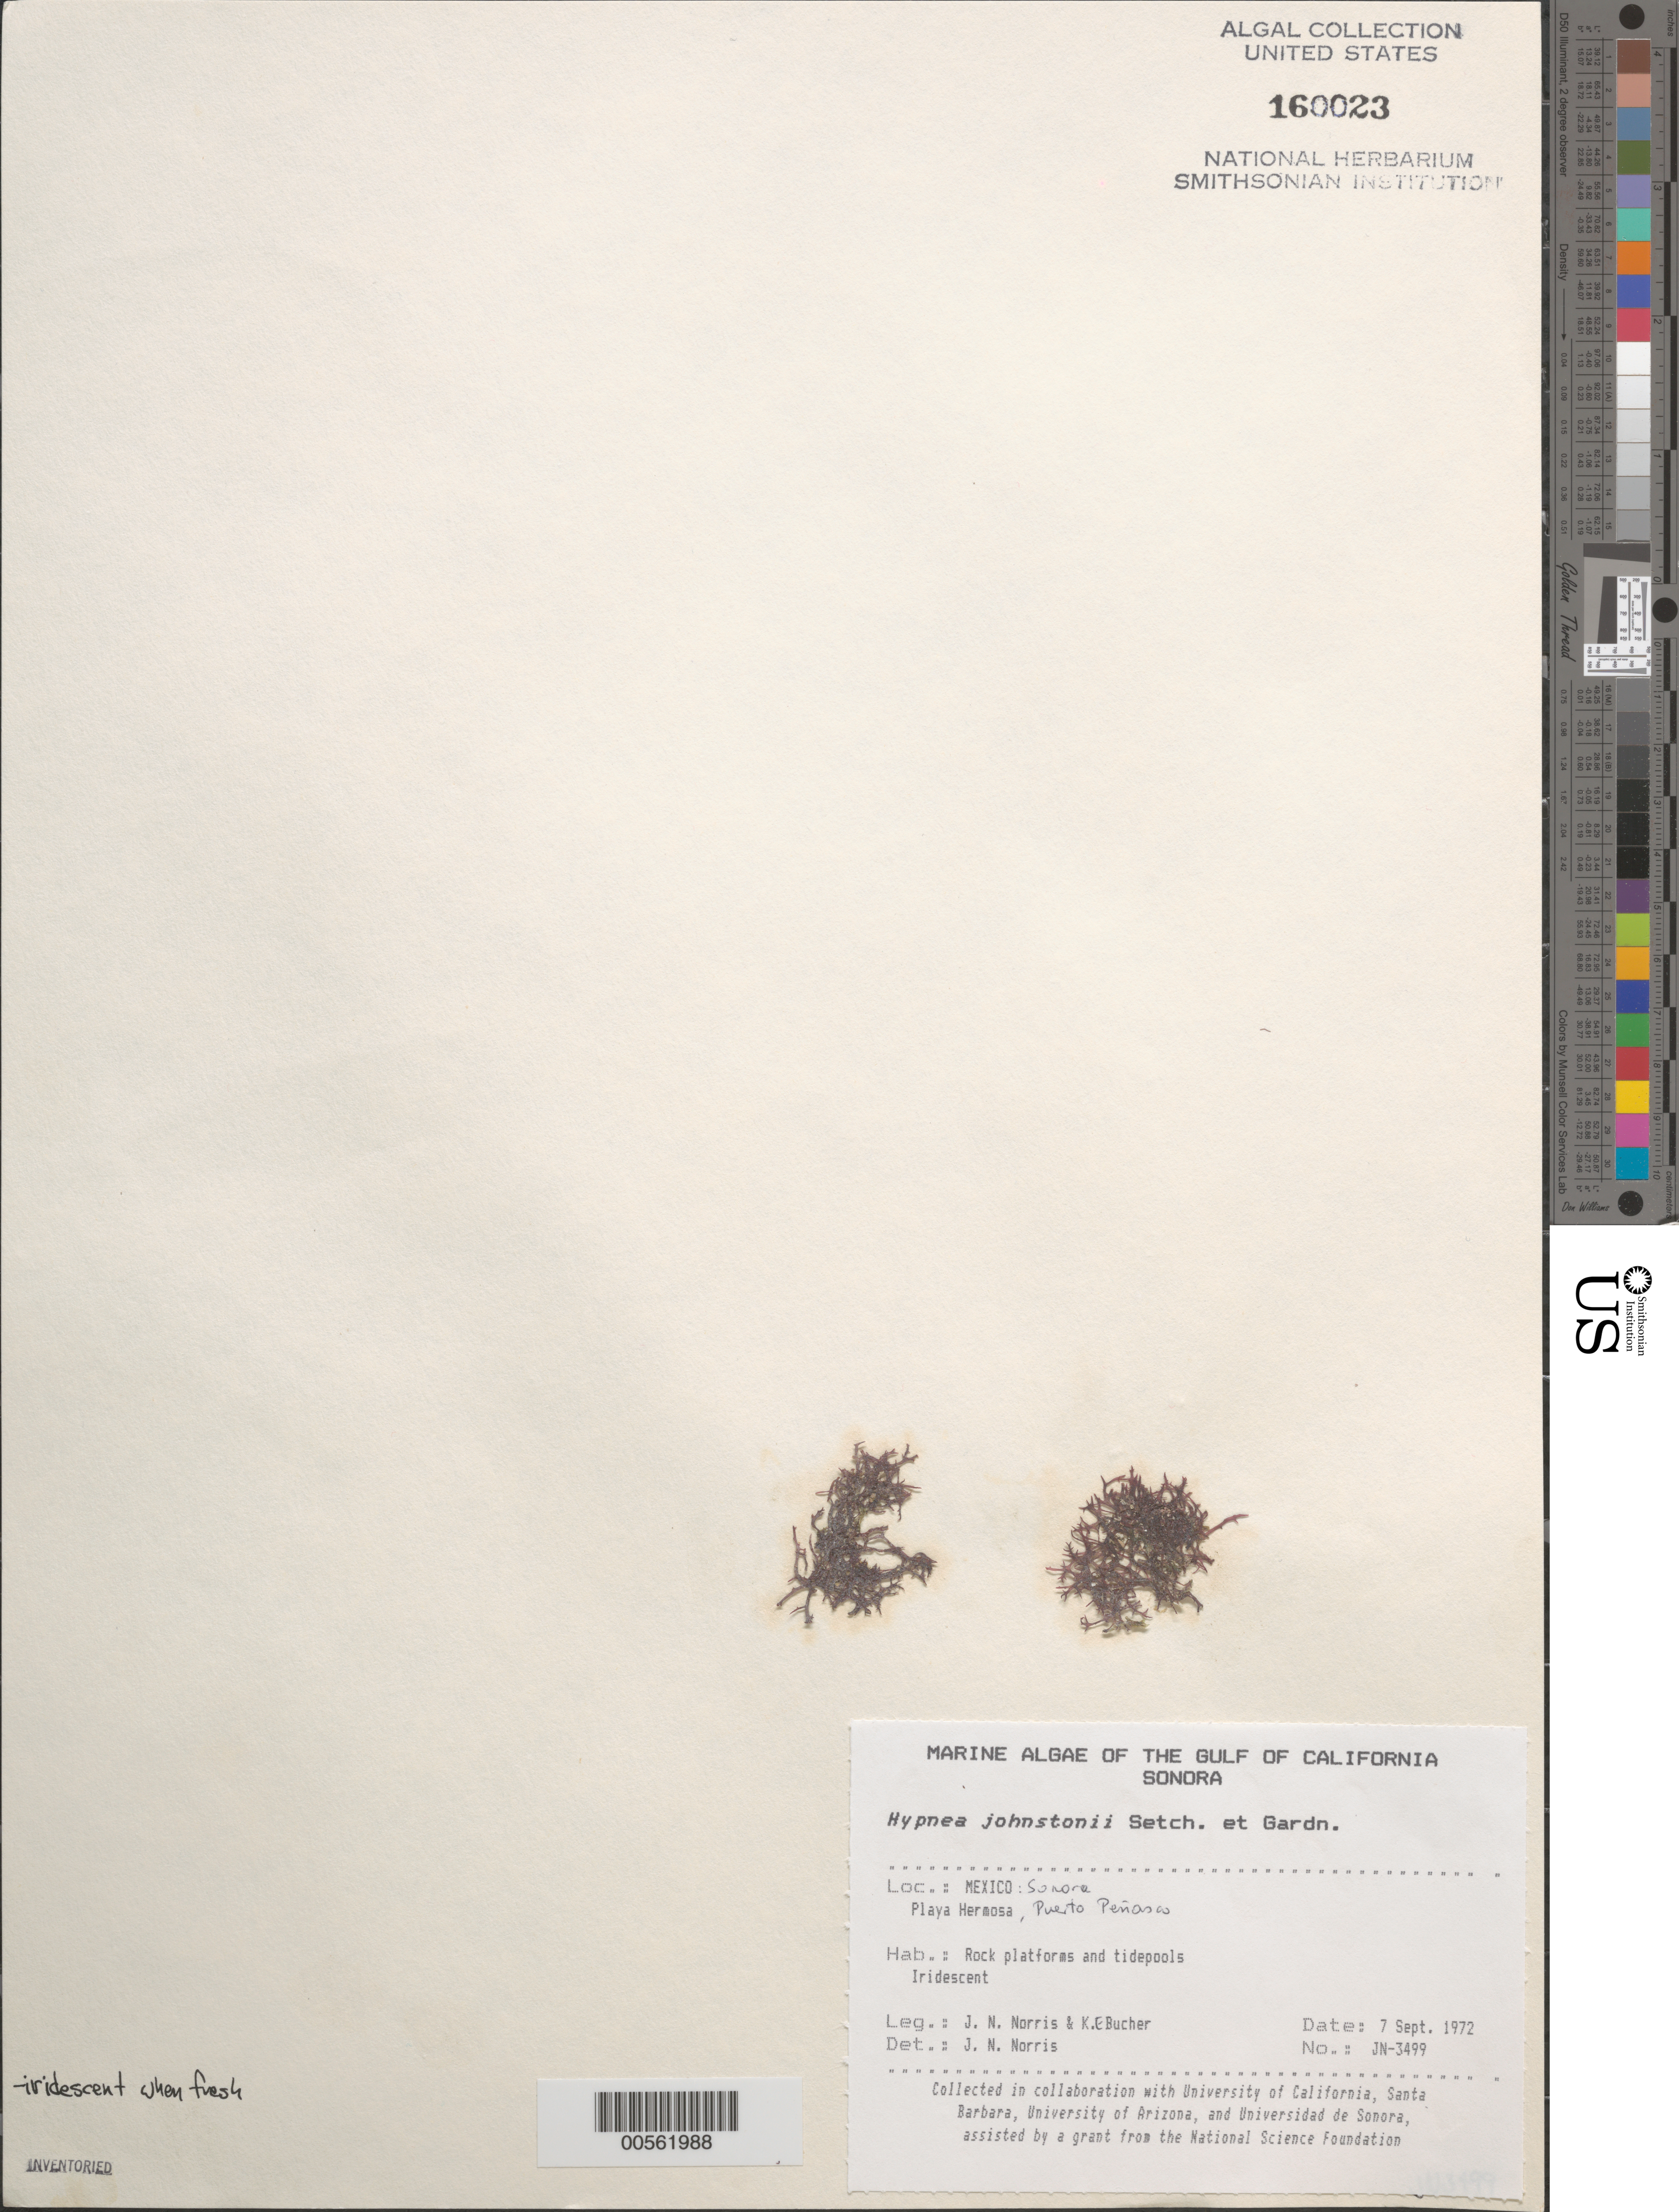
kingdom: Plantae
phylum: Rhodophyta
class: Florideophyceae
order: Gigartinales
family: Cystocloniaceae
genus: Hypnea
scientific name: Hypnea johnstonii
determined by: Norris, James N.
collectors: J. N. Norris & K. E. Bucher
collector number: JN-3499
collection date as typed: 07 Sep 1972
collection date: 1972-09-07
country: Mexico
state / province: Sonora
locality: Playa Hermosa, Puerto Penasco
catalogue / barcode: US 160023